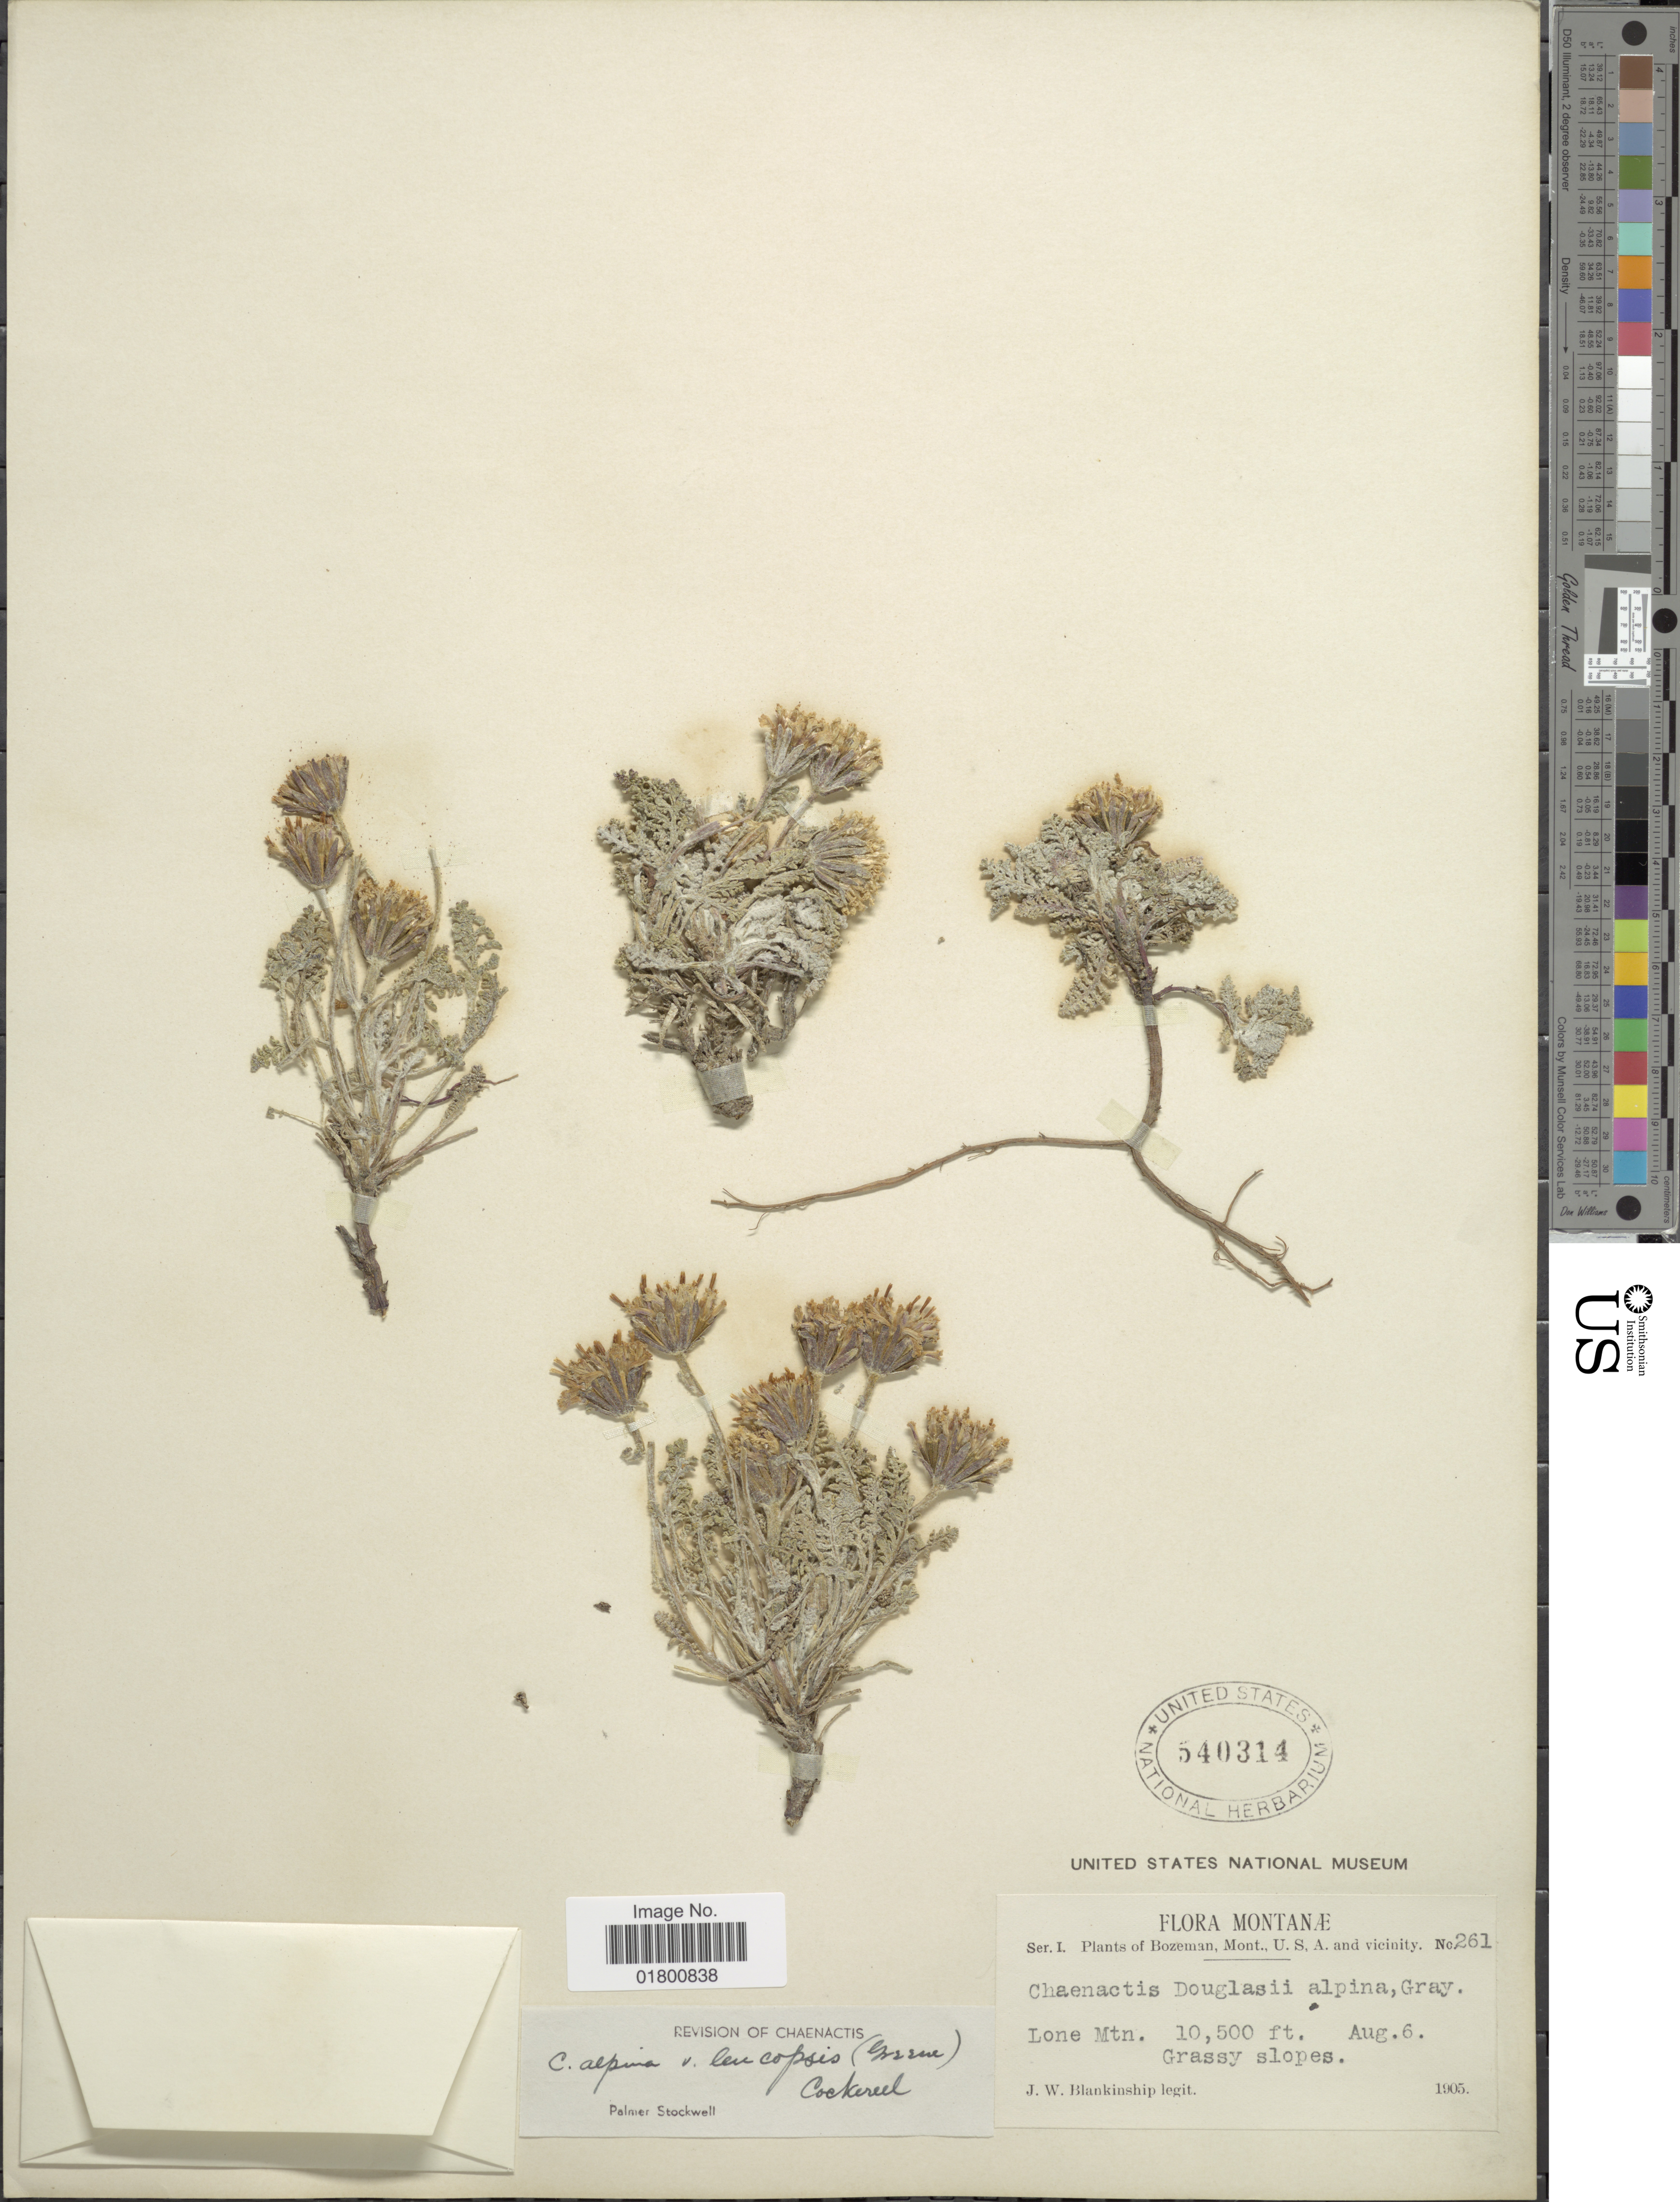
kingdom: Plantae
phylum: Tracheophyta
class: Magnoliopsida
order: Asterales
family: Asteraceae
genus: Chaenactis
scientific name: Chaenactis alpina var. leucopsis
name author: (Greene) Cockerell ex Stockw.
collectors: J. W. Blankinship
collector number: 261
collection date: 1905-08-06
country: United States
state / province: Montana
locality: Lone Mtn.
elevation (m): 3200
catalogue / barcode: US 540314